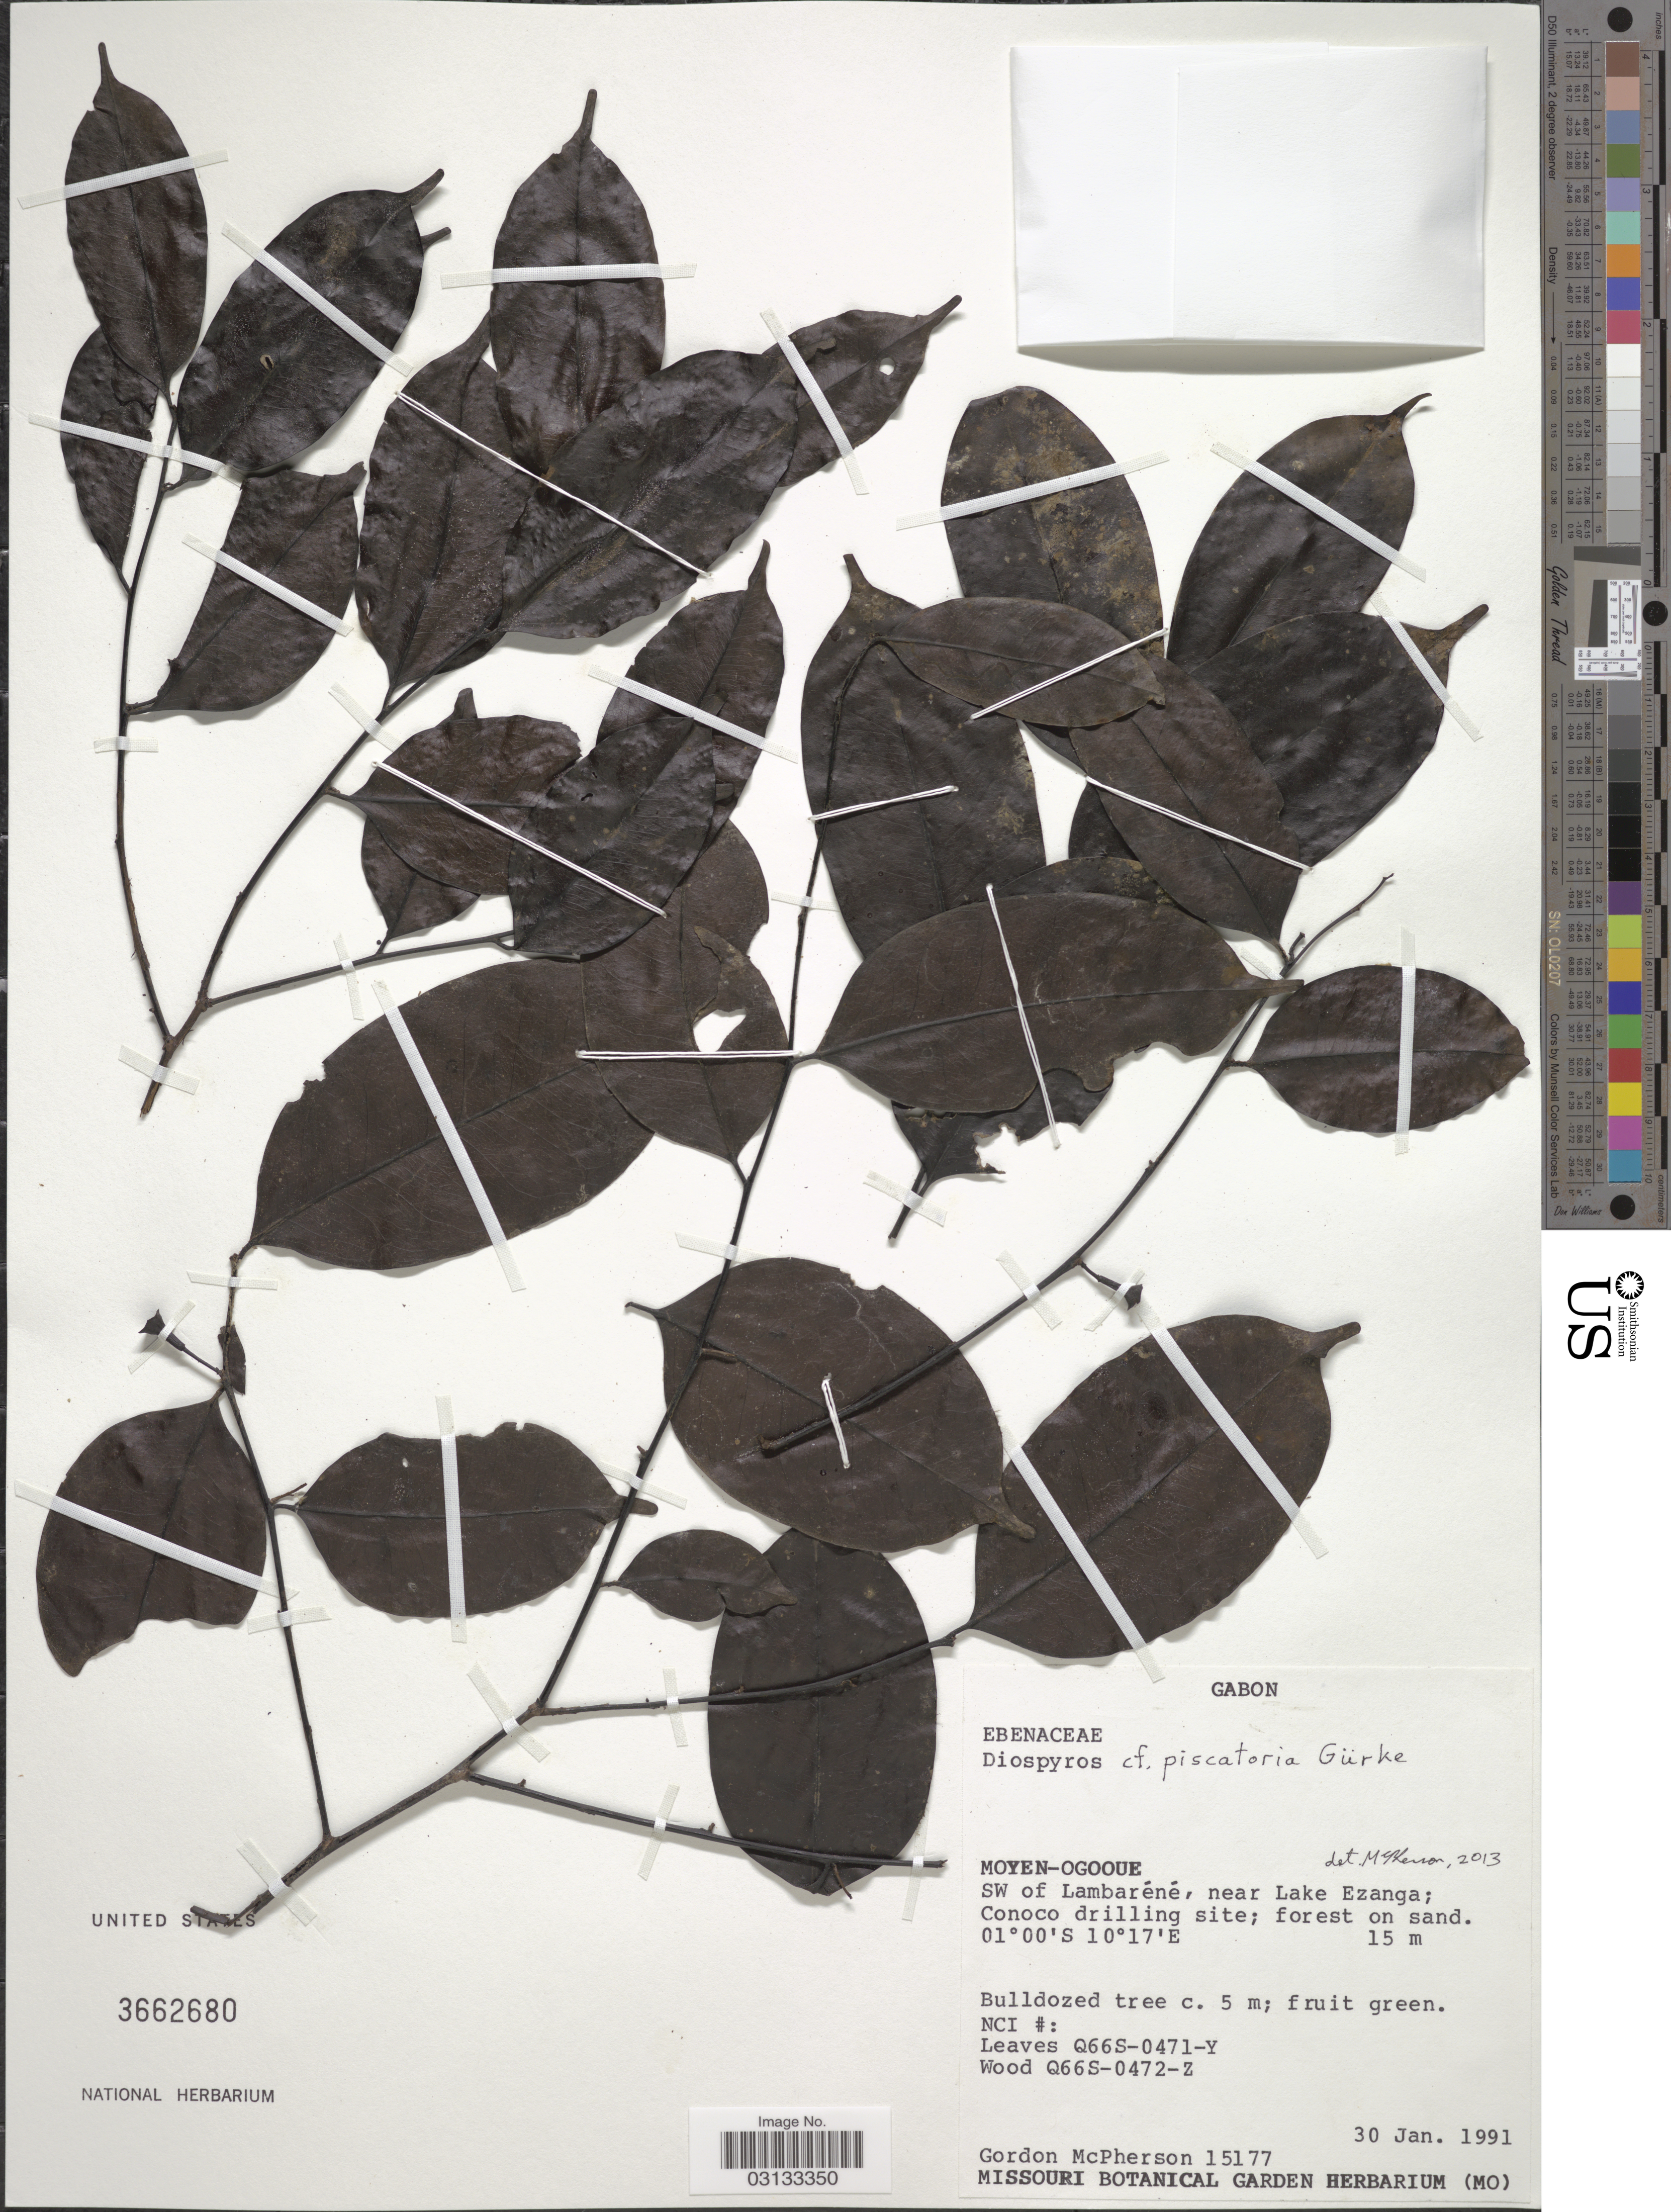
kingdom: Plantae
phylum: Tracheophyta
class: Magnoliopsida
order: Ericales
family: Ebenaceae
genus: Diospyros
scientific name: Diospyros piscatoria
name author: Gürke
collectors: G. D. McPherson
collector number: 15177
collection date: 1991-01-30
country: Gabon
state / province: Moyen-Ogooue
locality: SW of Lambaréné, near Lake Ezanga; Conoco drilling site.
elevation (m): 15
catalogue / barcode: US 3662680